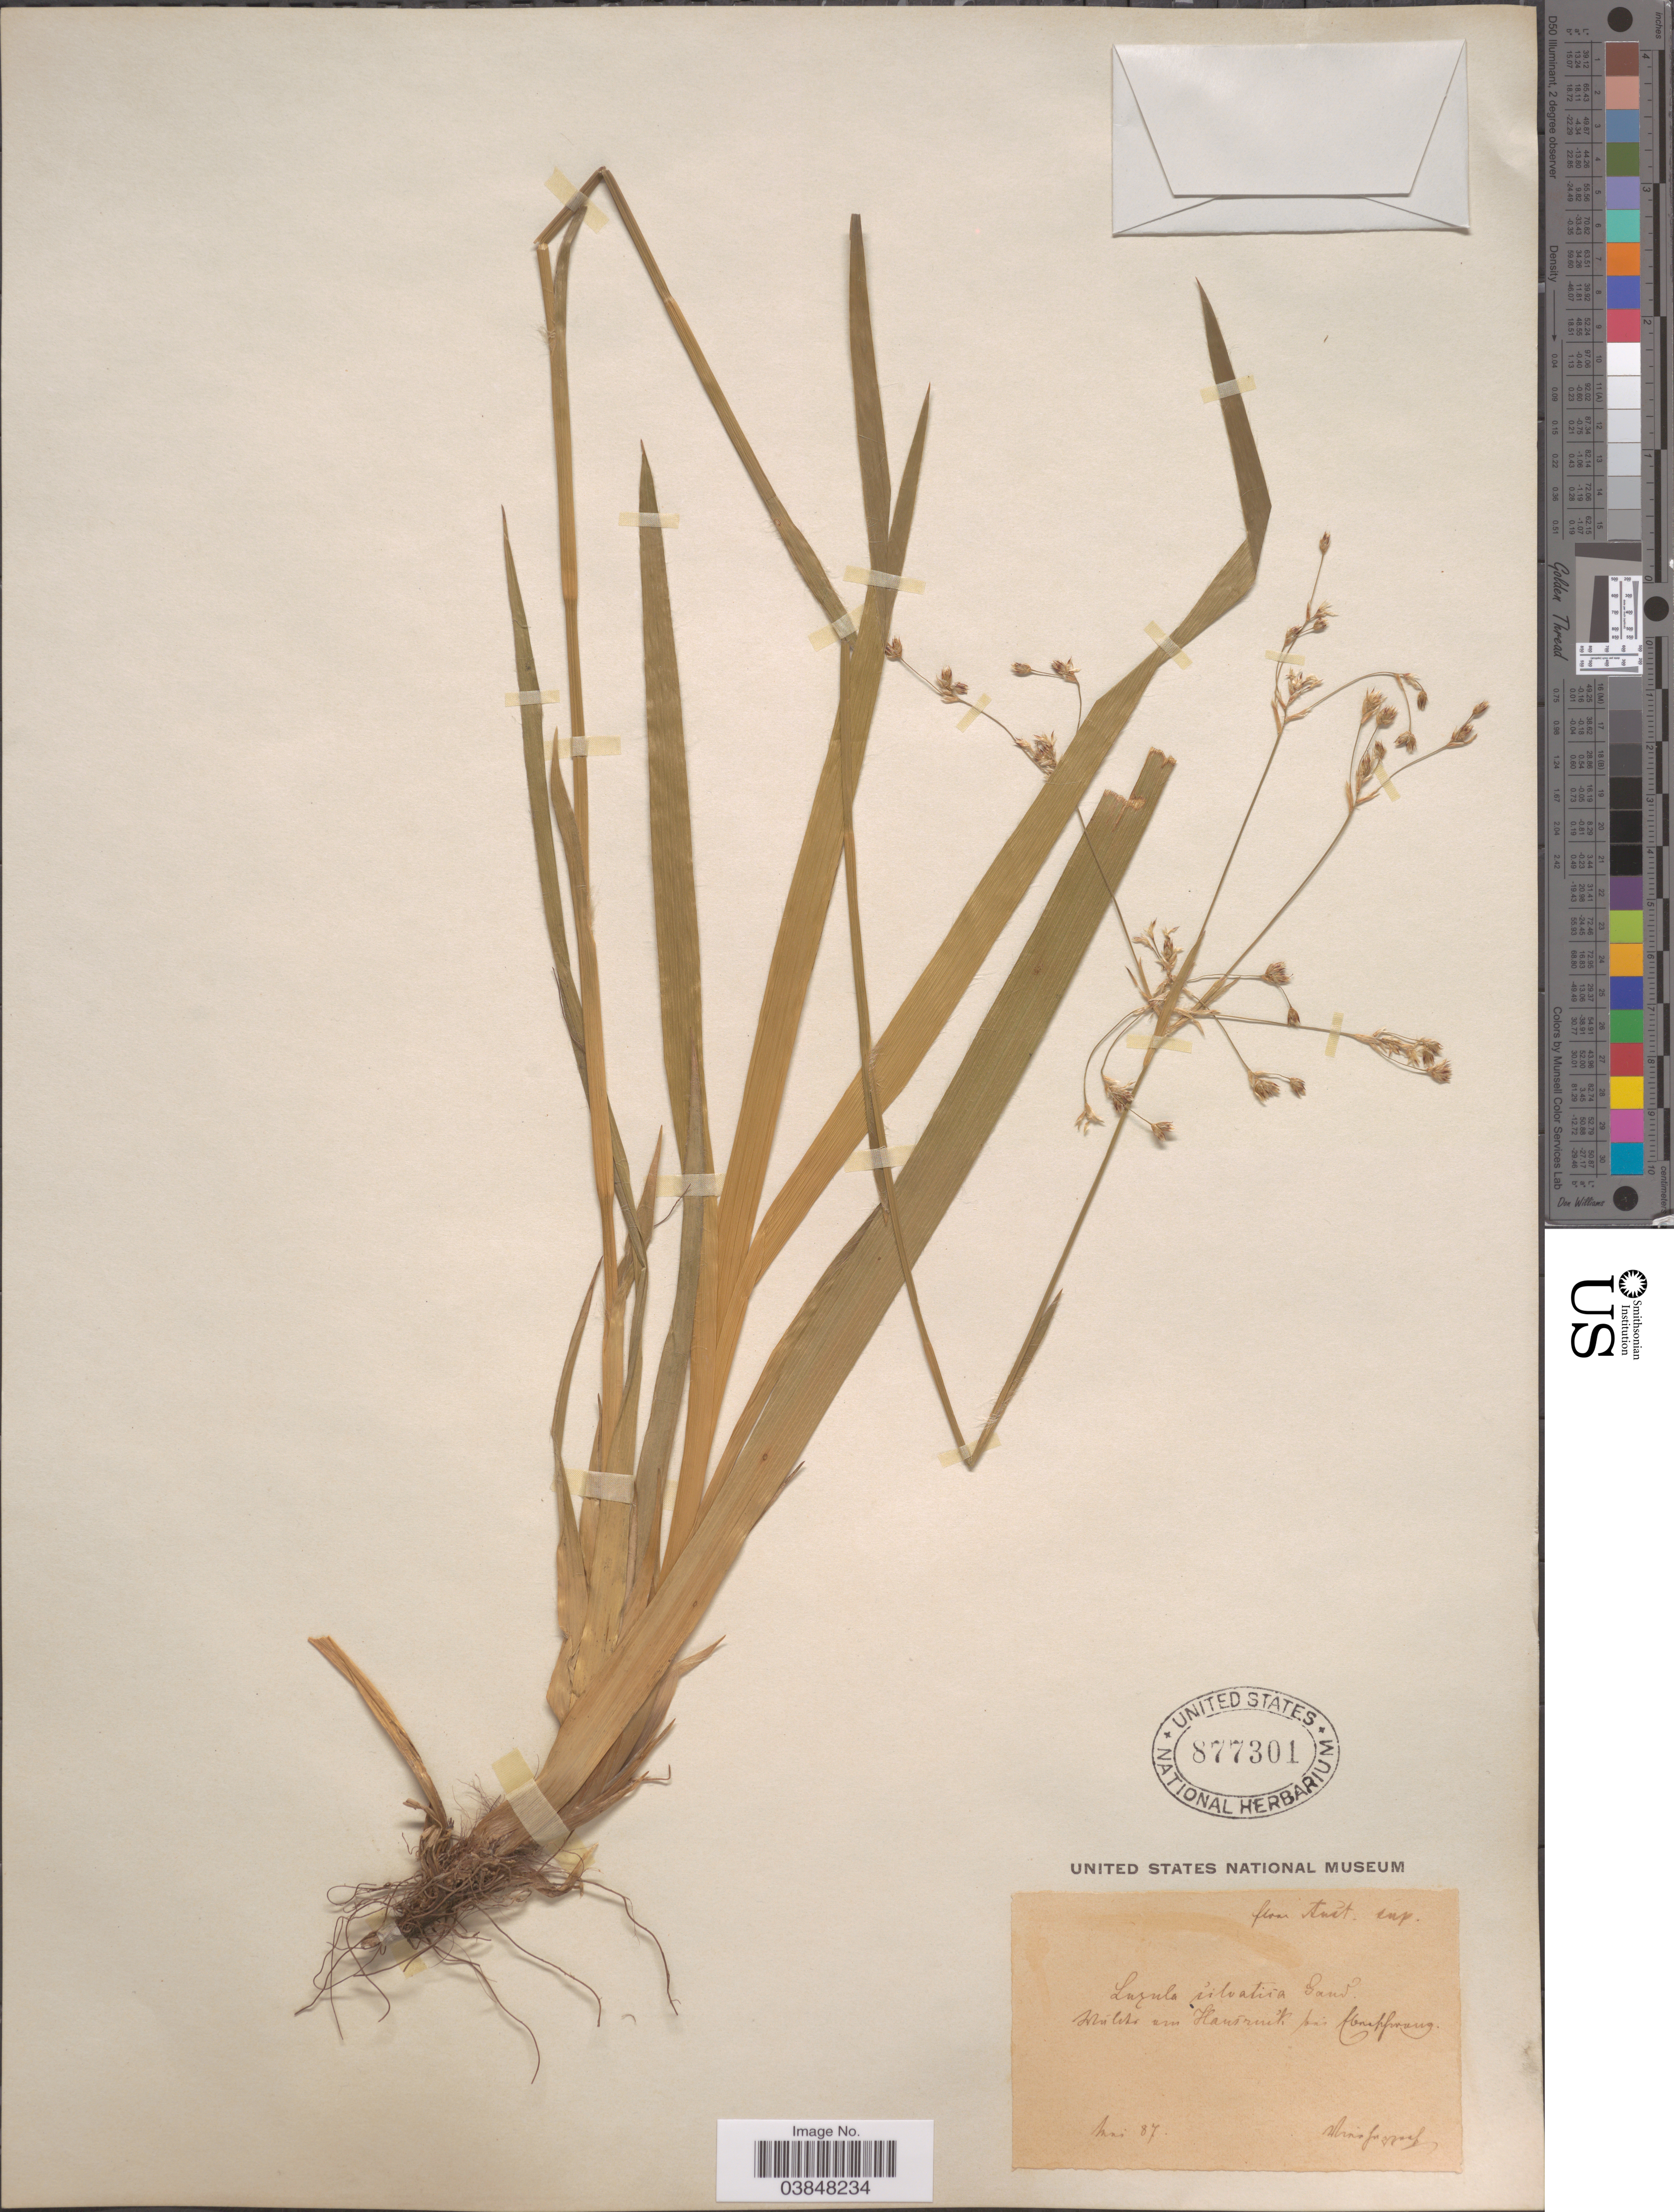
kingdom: Plantae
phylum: Tracheophyta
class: Liliopsida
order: Poales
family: Juncaceae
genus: Luzula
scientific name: Luzula sylvatica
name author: (Huds.) Gaudin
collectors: F. Vierhapper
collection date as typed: Transcribed d/m/y: /5/87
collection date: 1887-05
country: Austria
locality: Upper Austria. Wälder am Hausruck bei Eberschwang.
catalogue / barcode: US 877301